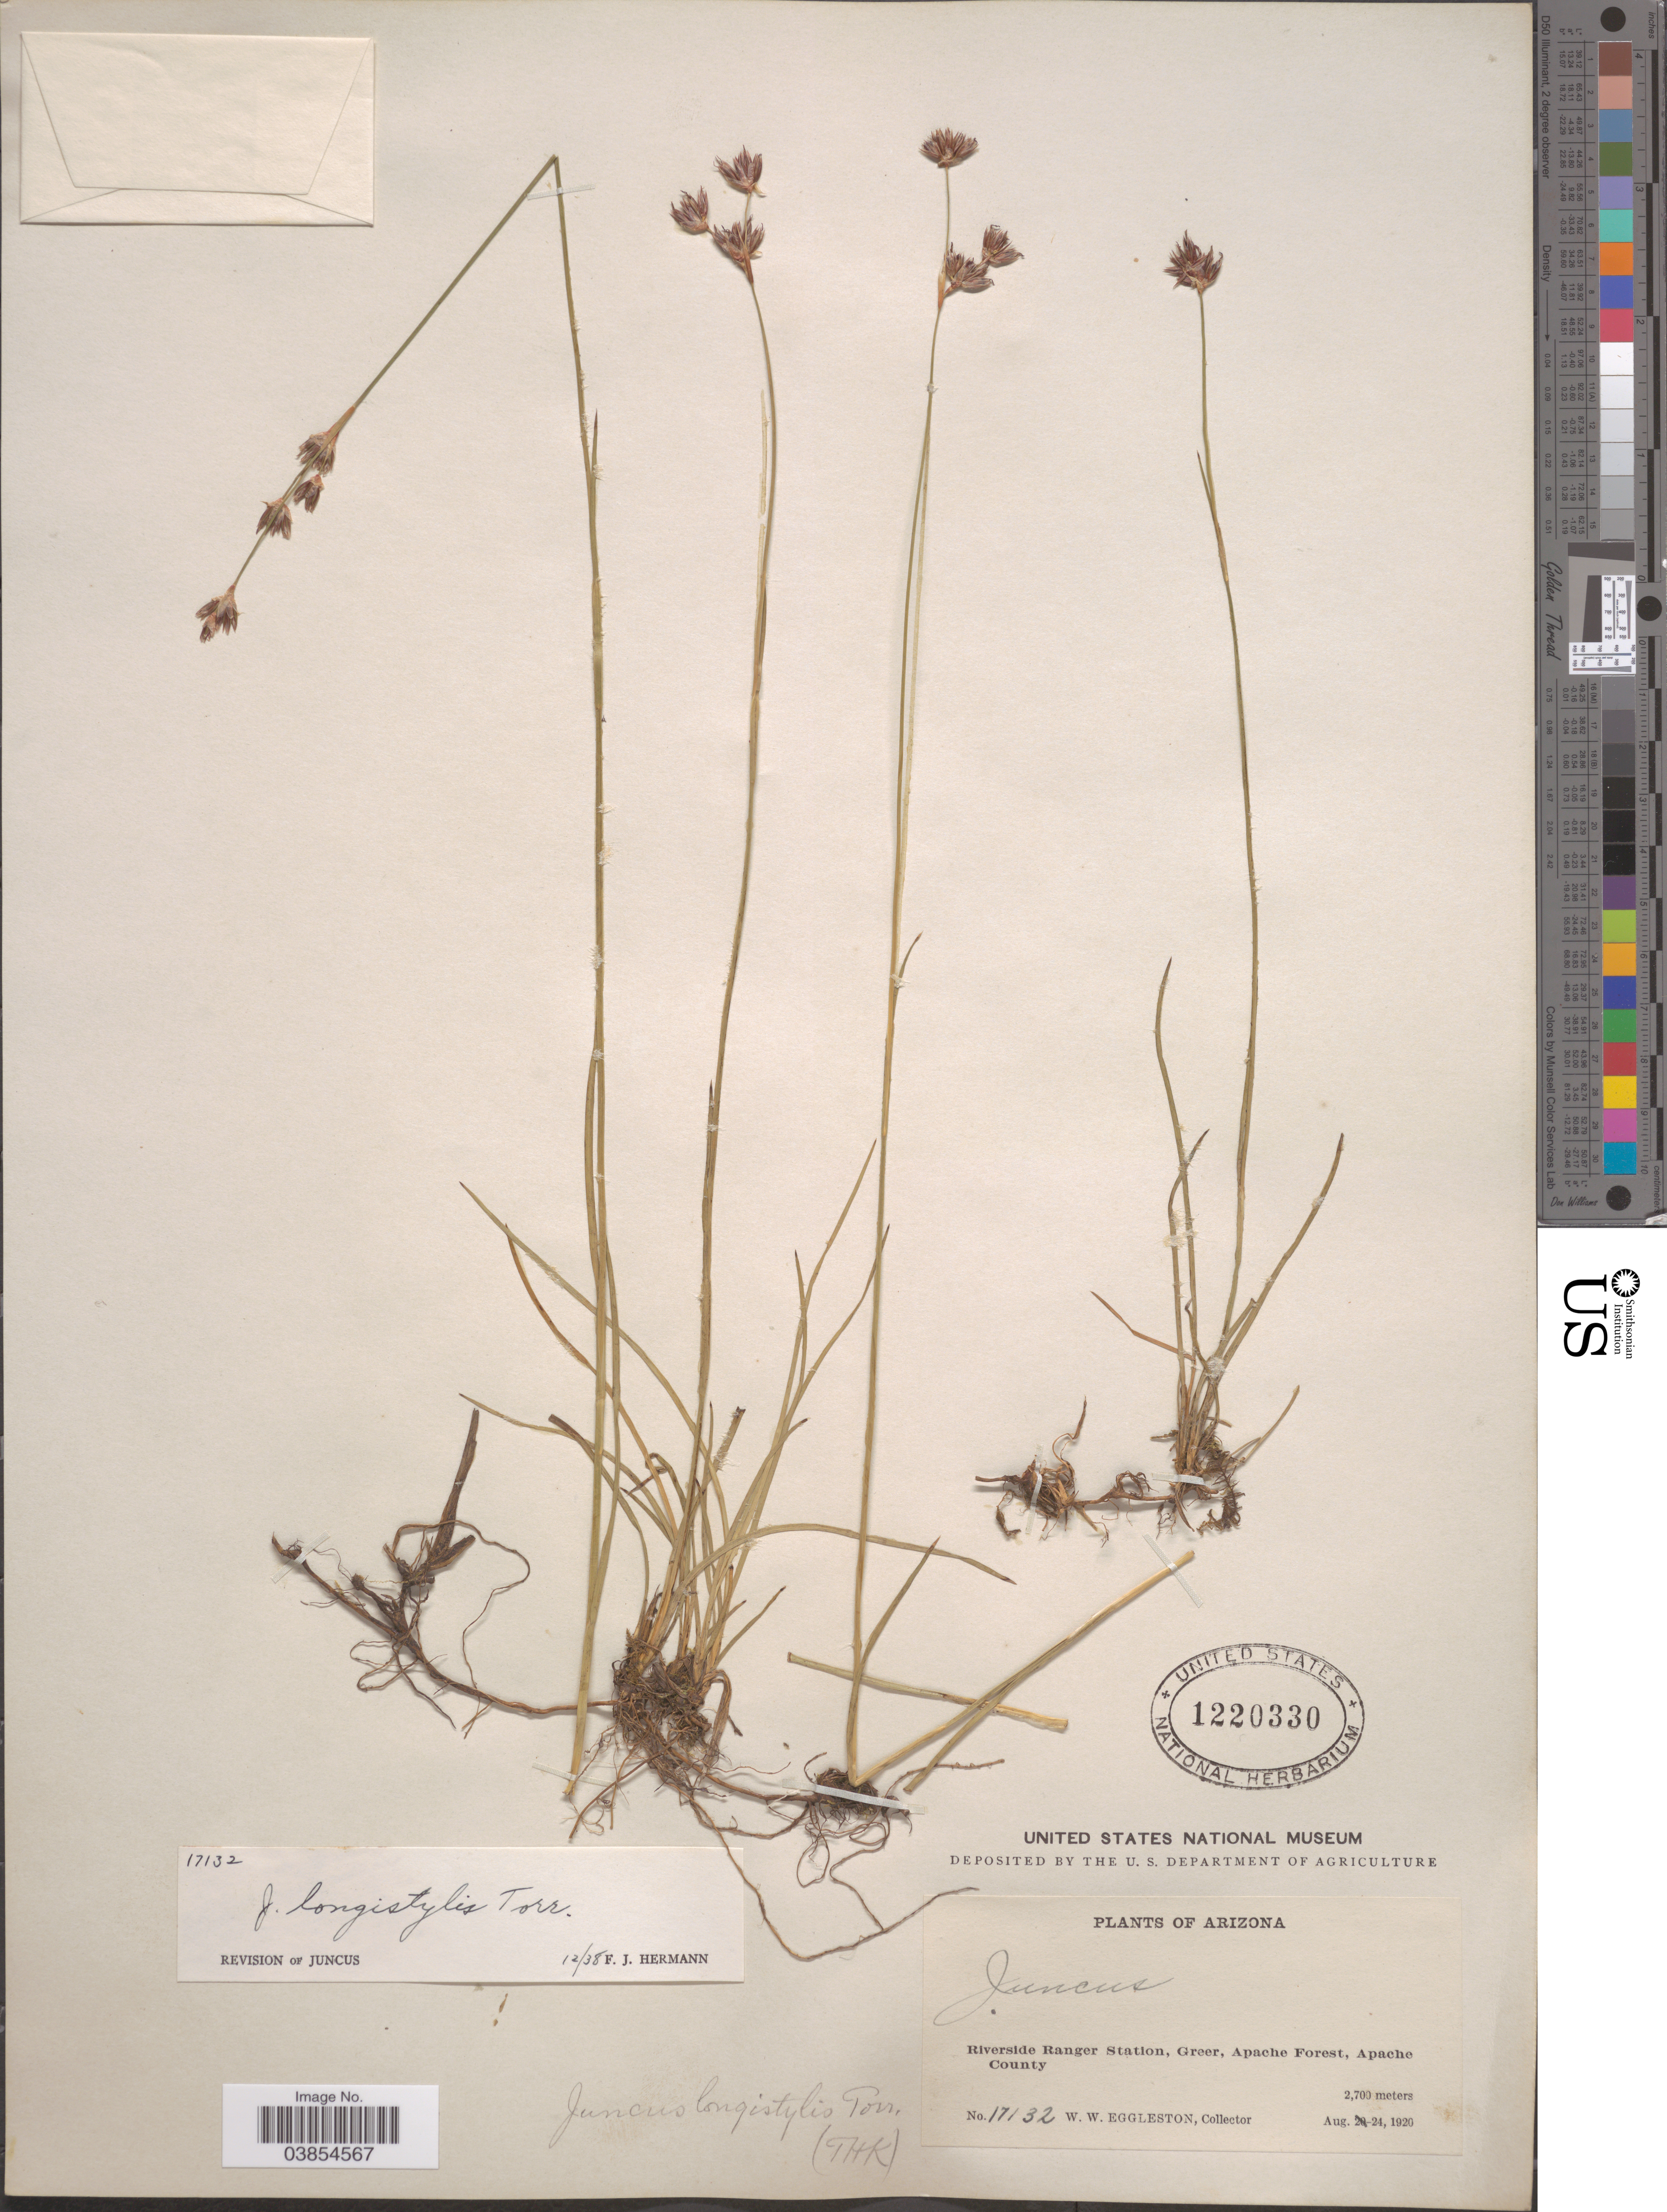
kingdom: Plantae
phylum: Tracheophyta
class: Liliopsida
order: Poales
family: Juncaceae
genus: Juncus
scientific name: Juncus longistylis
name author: Torr.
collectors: W. W. Eggleston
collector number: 17132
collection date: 1920-08-24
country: United States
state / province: Arizona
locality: Riverside Ranger Station, Greer, Apache Forest, Apache County.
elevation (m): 2700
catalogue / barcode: US 1220330